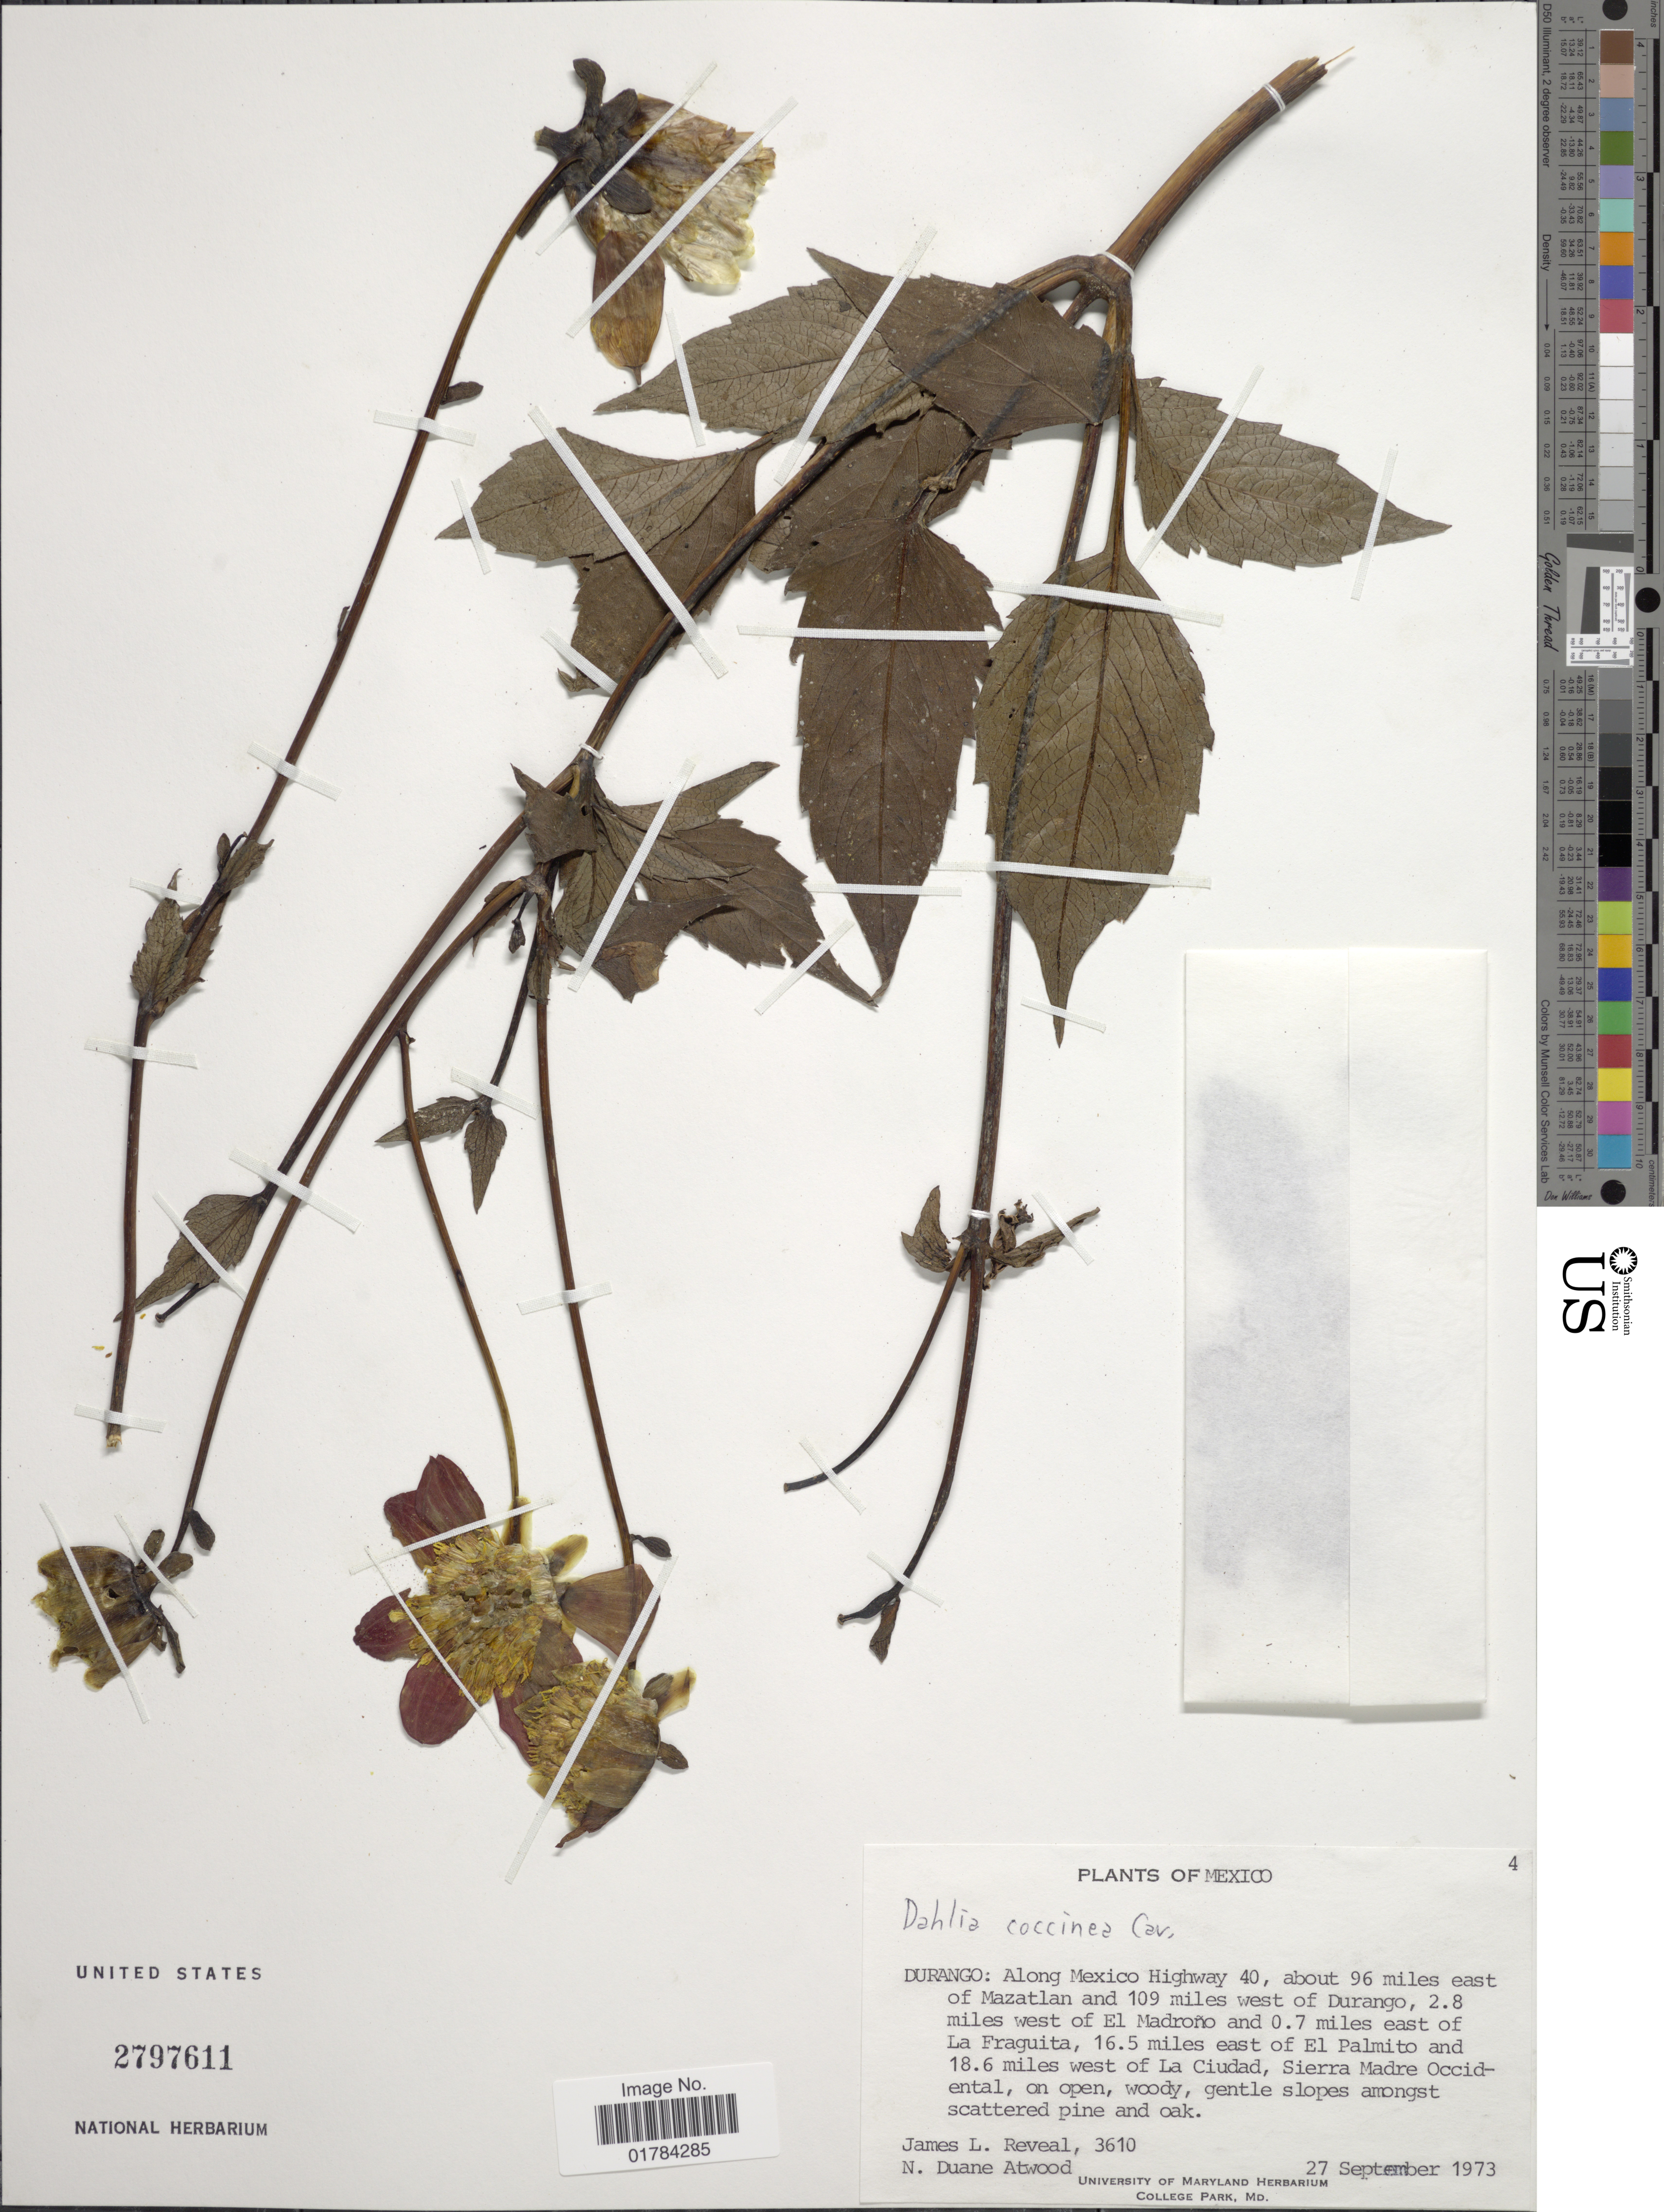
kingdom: Plantae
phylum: Tracheophyta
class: Magnoliopsida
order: Asterales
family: Asteraceae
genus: Dahlia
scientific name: Dahlia coccinea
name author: Cav.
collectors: J. L. Reveal & N. Atwood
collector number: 3610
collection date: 1973-09-27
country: Mexico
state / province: Durango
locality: Along Mexico Highway 40, about 96 miles east of Mazatlan and 109 miles west of Durango, 2.8 miles west of El Madrono and 0.7 miles east of La Fraguita, 16.5 miles east of El Palmito and 18.6 miles west of la Ciudad, Sierra Madre Occidental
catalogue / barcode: US 2797611